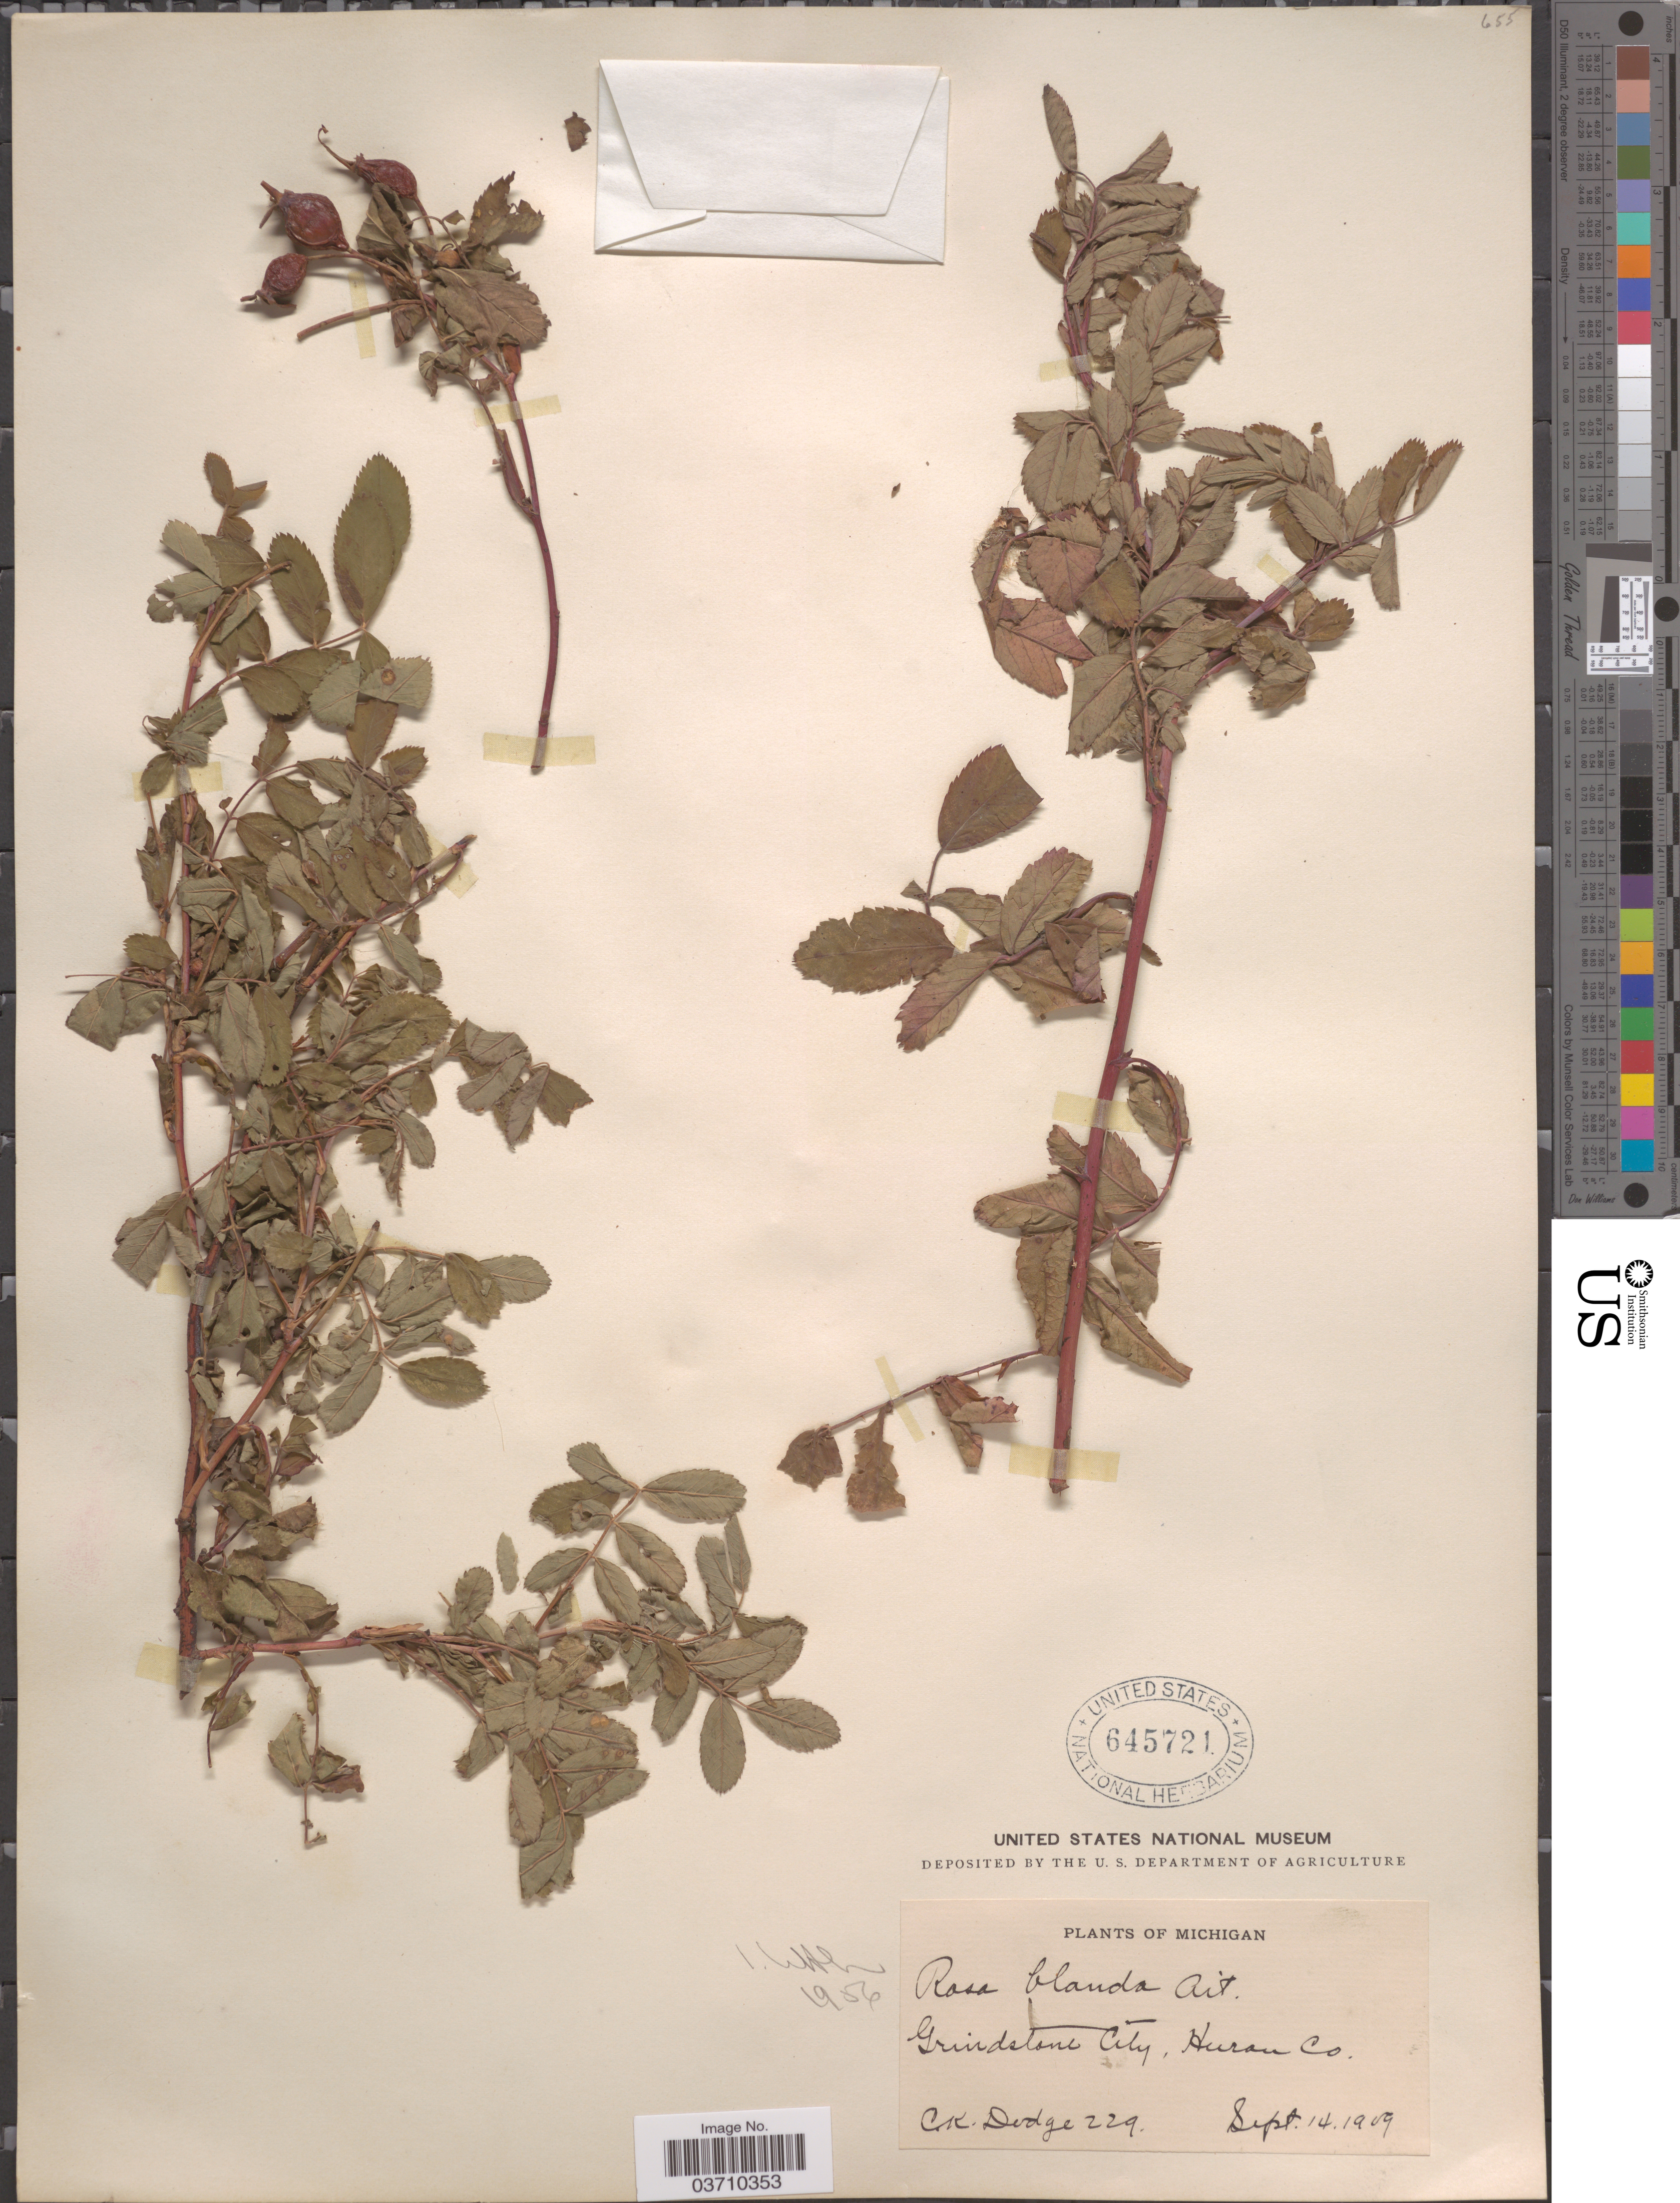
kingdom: Plantae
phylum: Tracheophyta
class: Magnoliopsida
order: Rosales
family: Rosaceae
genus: Rosa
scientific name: Rosa blanda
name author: Aiton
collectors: C. Dodge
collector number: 229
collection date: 1909-09-14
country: United States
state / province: Michigan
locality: Grindstone City, Huron Co.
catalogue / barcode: US 645721